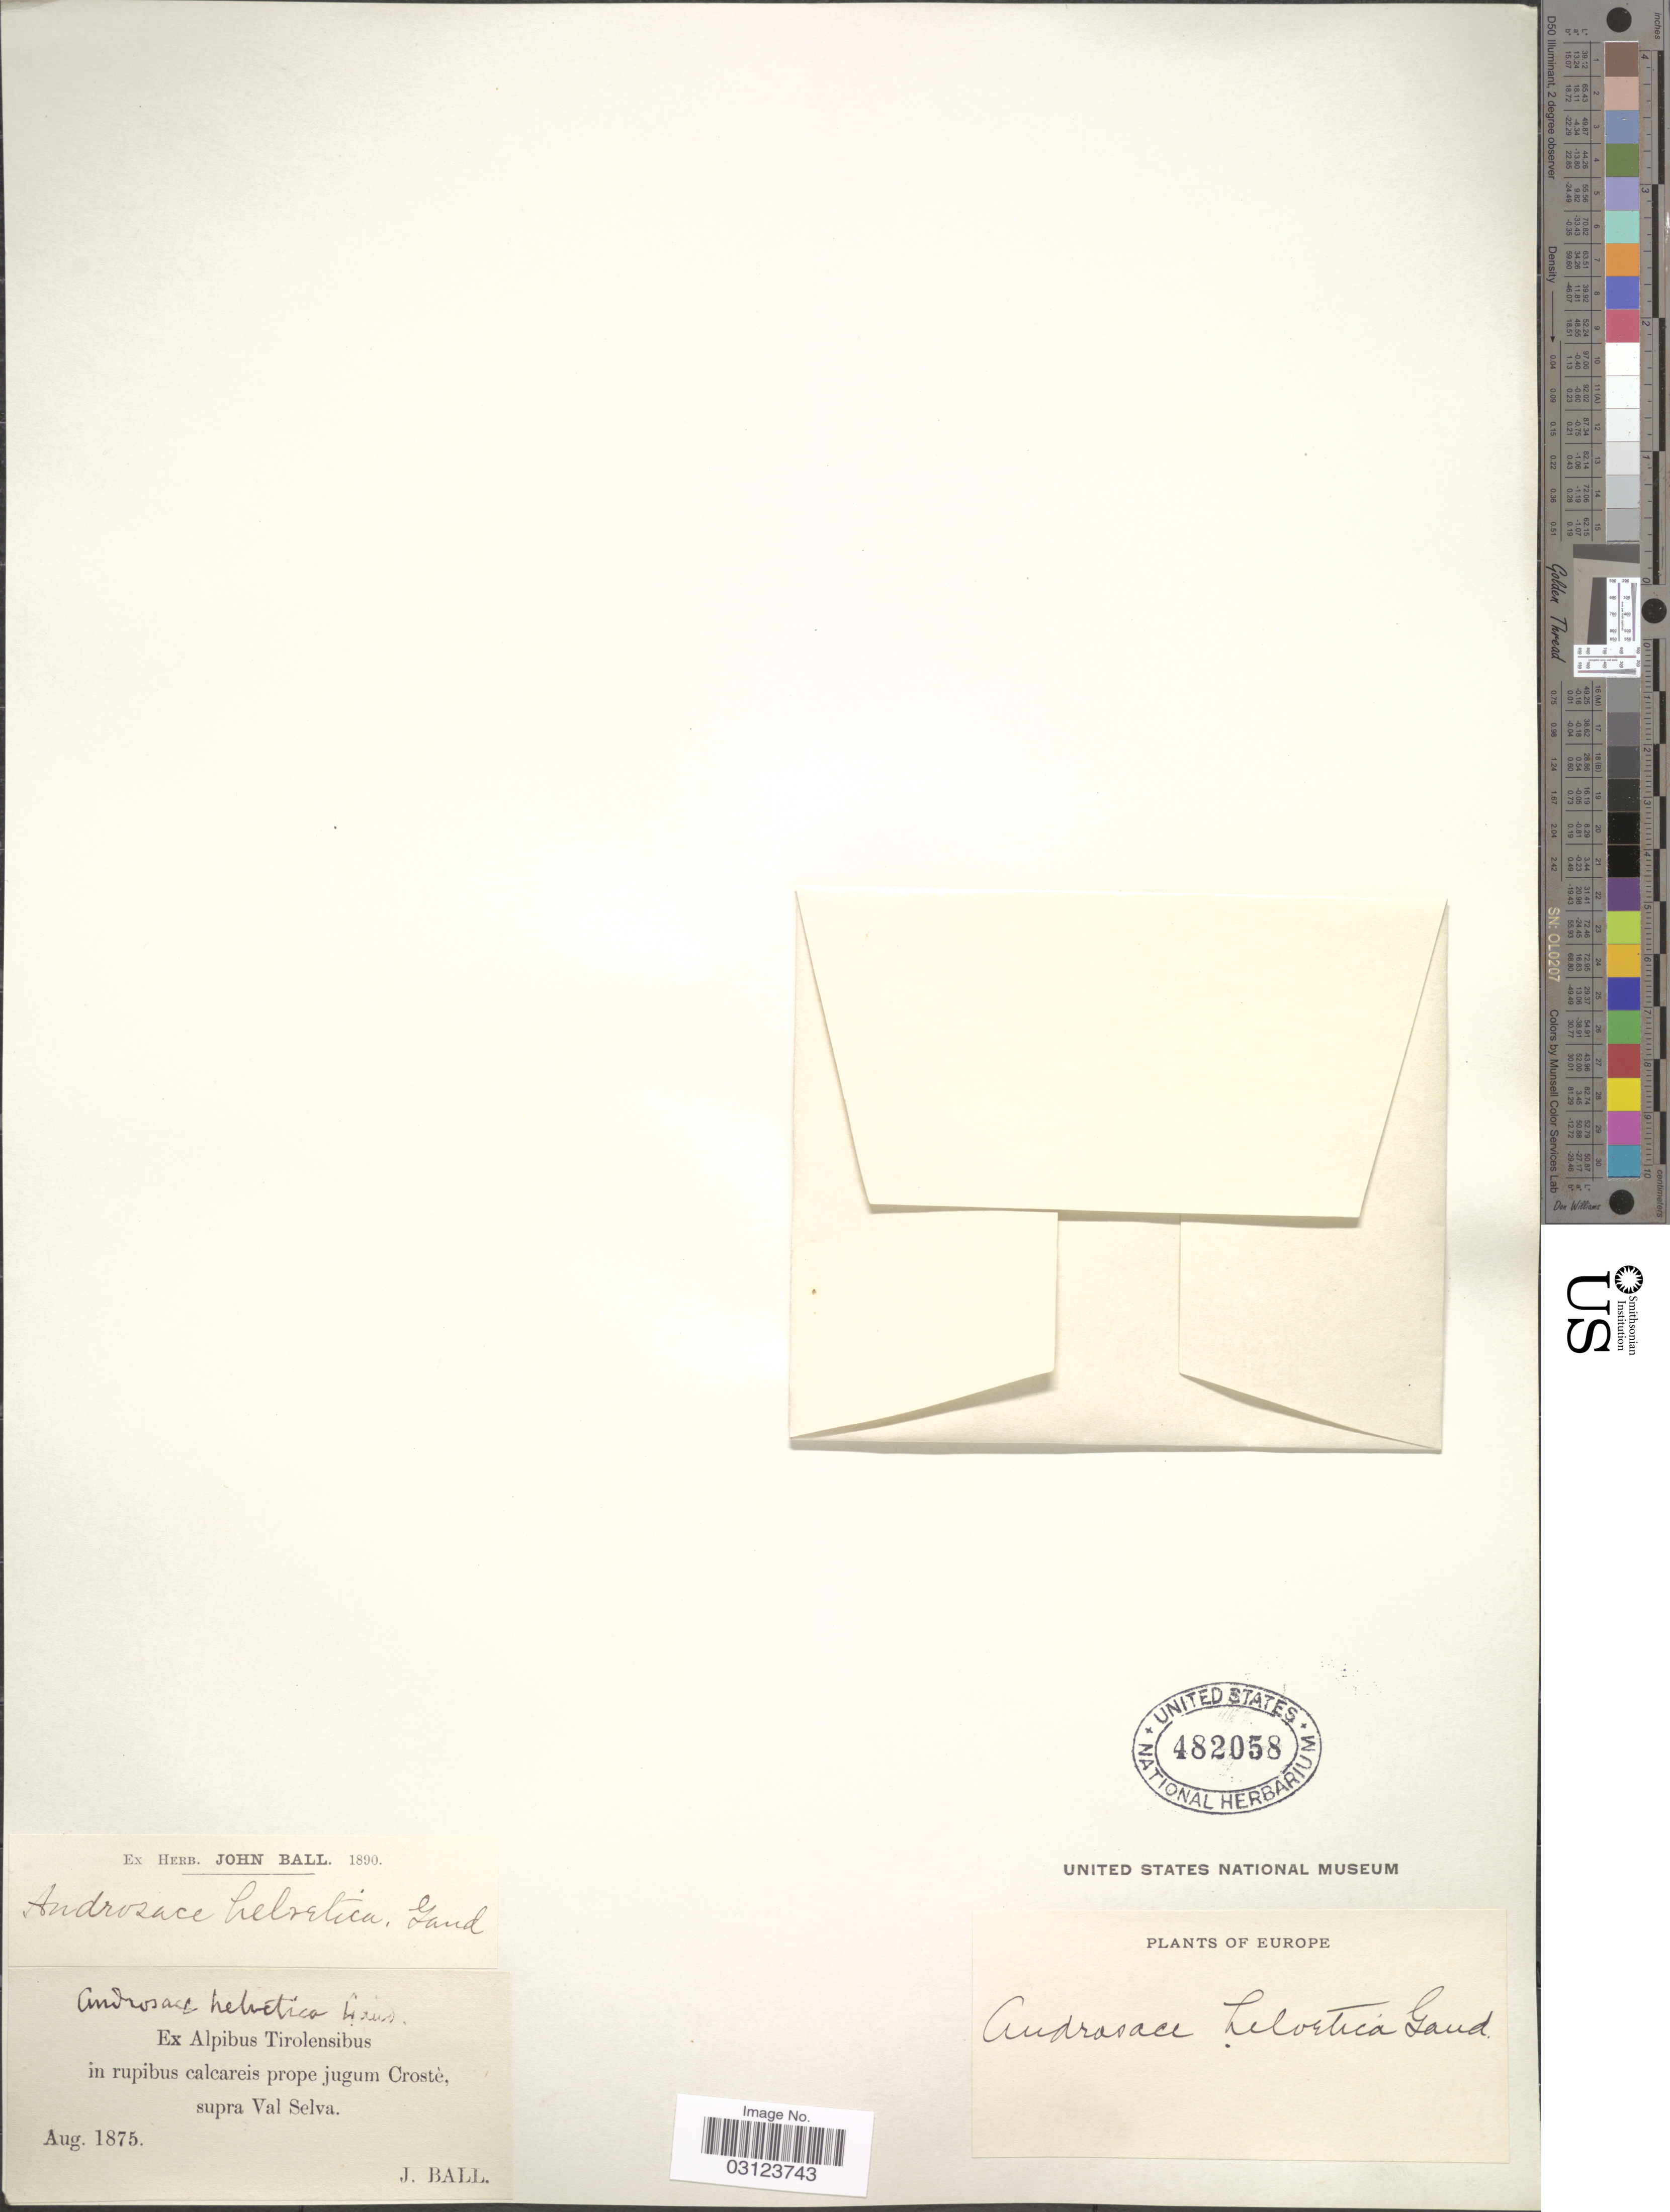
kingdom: Plantae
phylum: Tracheophyta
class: Magnoliopsida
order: Ericales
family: Primulaceae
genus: Androsace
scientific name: Androsace helvetica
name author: (L.) All.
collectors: J. Ball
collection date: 1875-08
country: Italy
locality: Europe. Ex Alpibus Tirolensibus in rupibus calcareis prope jugum Crostè, supra Val Selva.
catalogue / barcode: US 482058